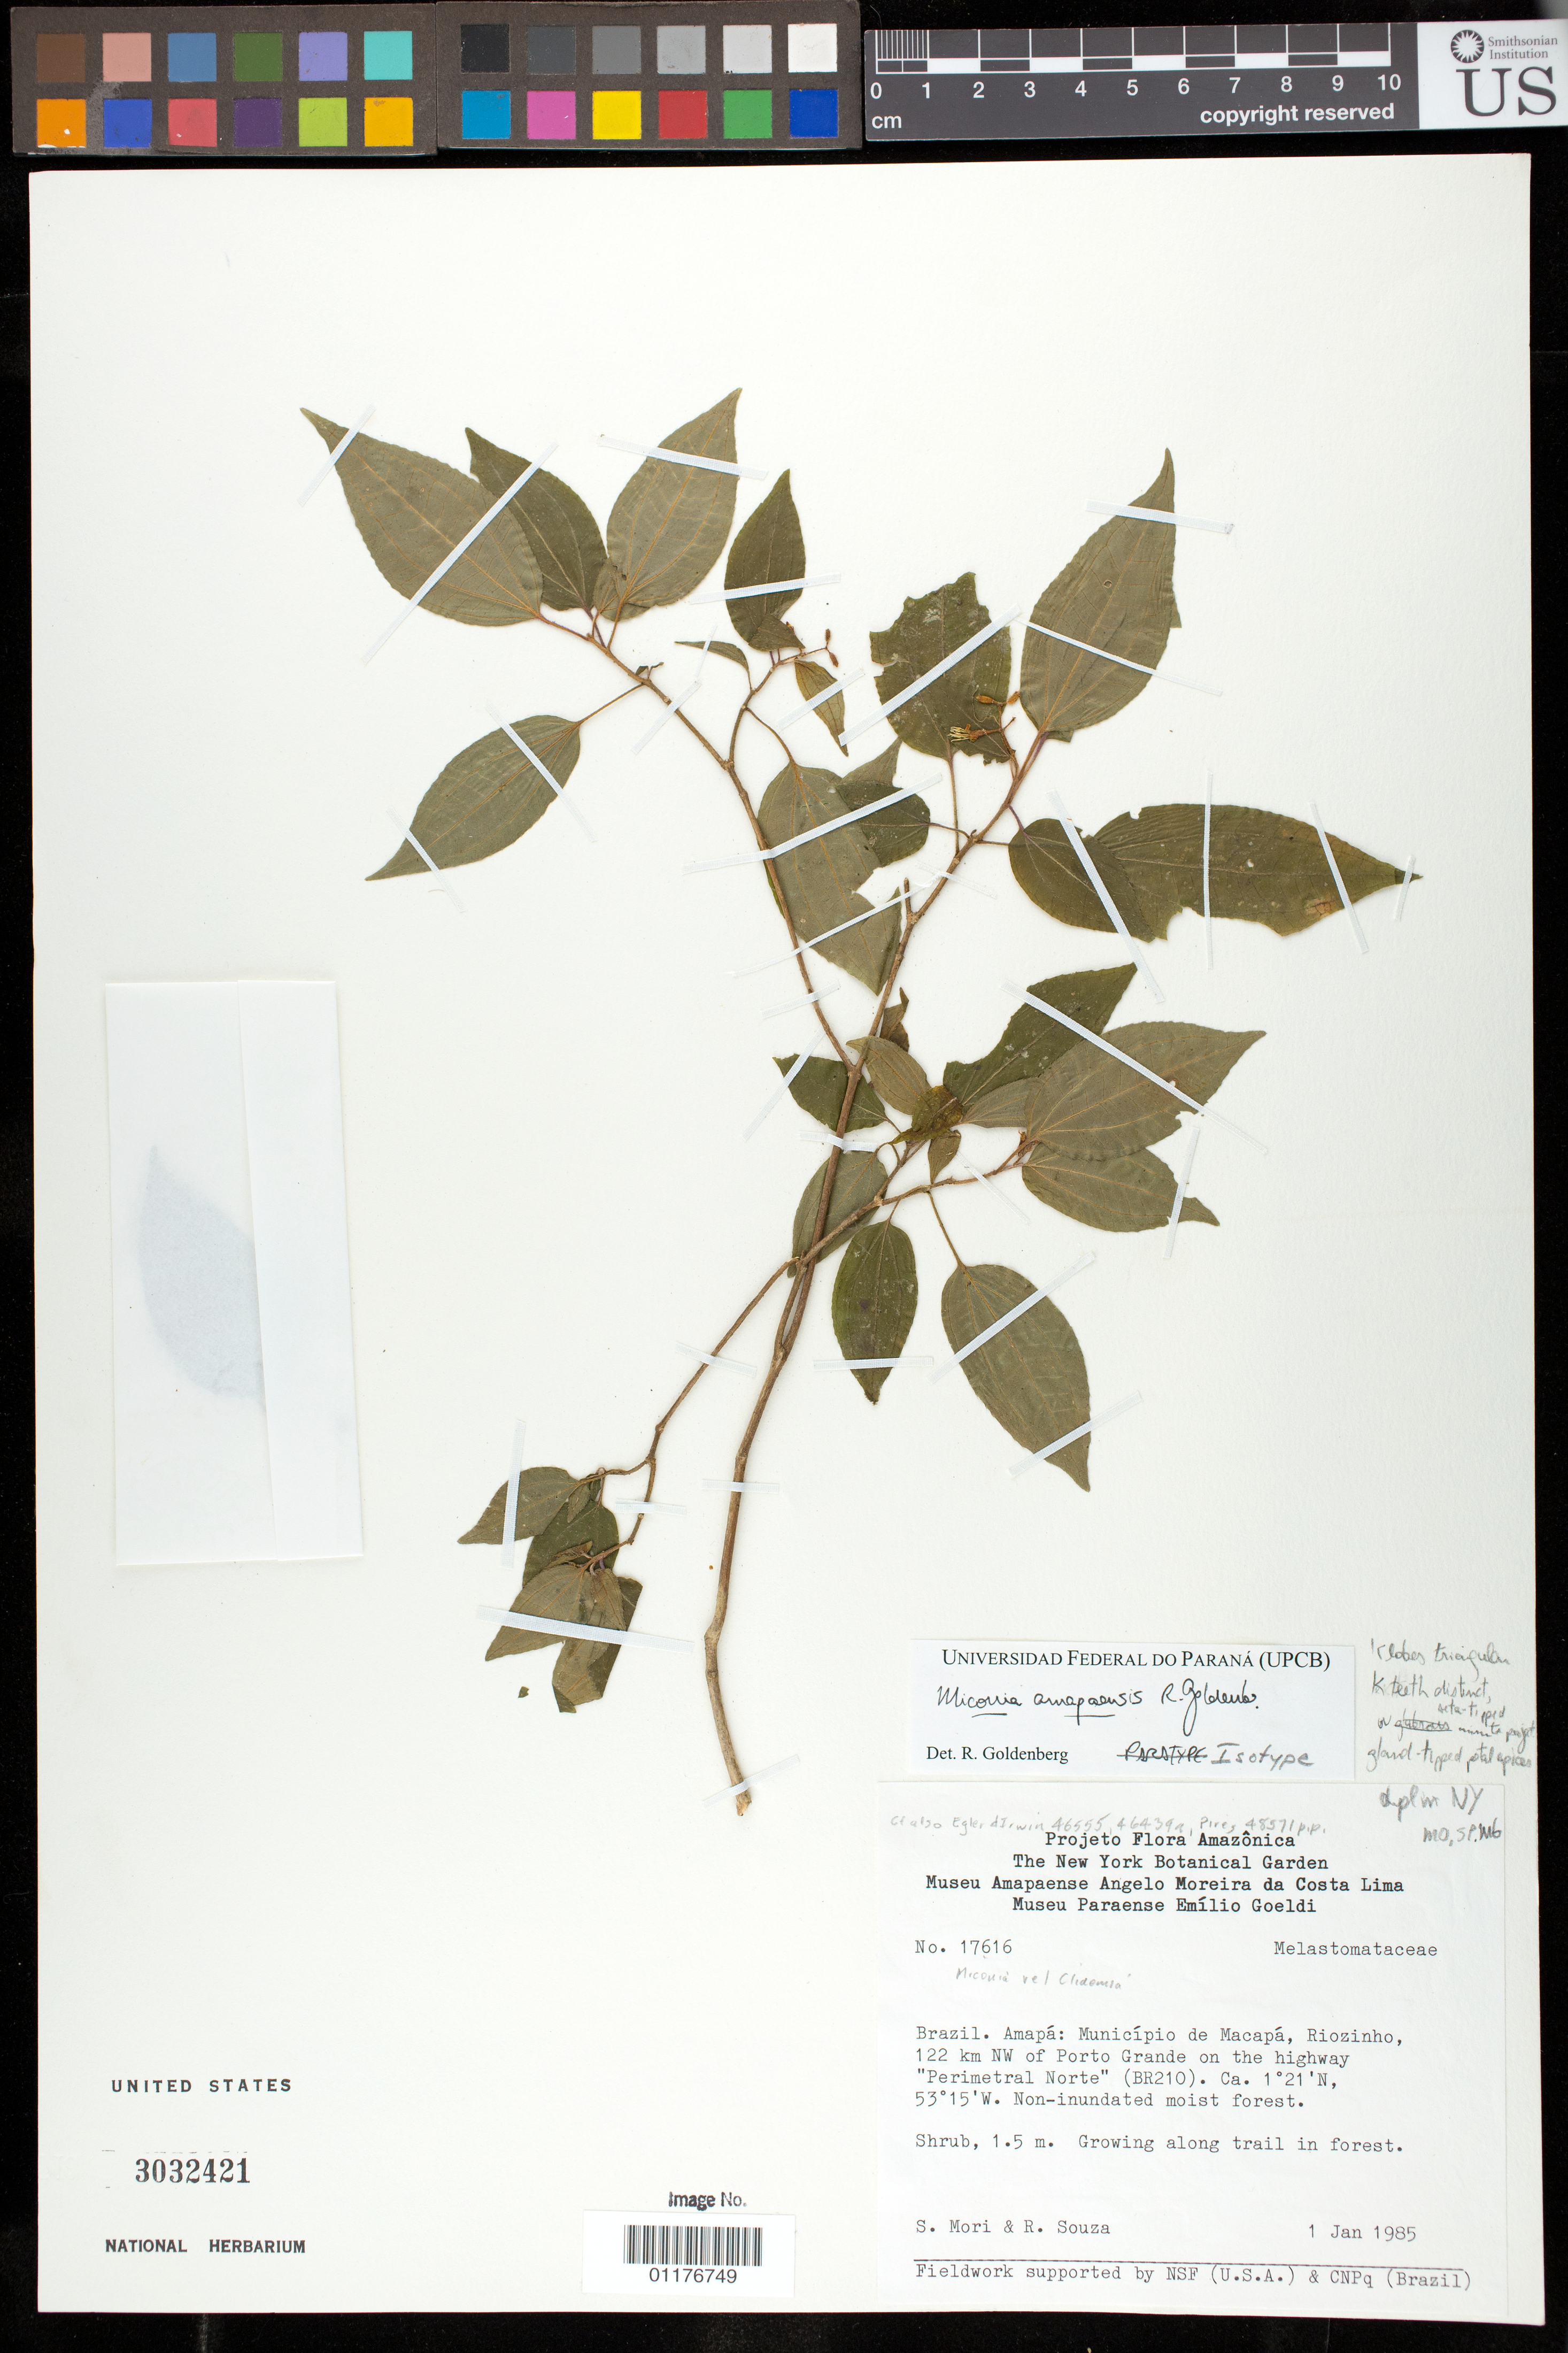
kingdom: Plantae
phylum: Tracheophyta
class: Magnoliopsida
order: Myrtales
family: Melastomataceae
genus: Miconia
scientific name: Miconia amapaensis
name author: R. Goldenb. & Hinoshita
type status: Isotype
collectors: S. Mori & R. Souza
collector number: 17616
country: Brazil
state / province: Amapá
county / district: Macapá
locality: Riozinho, NW of Porto Grande on the highway Perimetral Norte (BR210)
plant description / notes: Originally annotated as "paratype", but type collection as published is Mori & Souza 17616.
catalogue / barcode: US 3032421